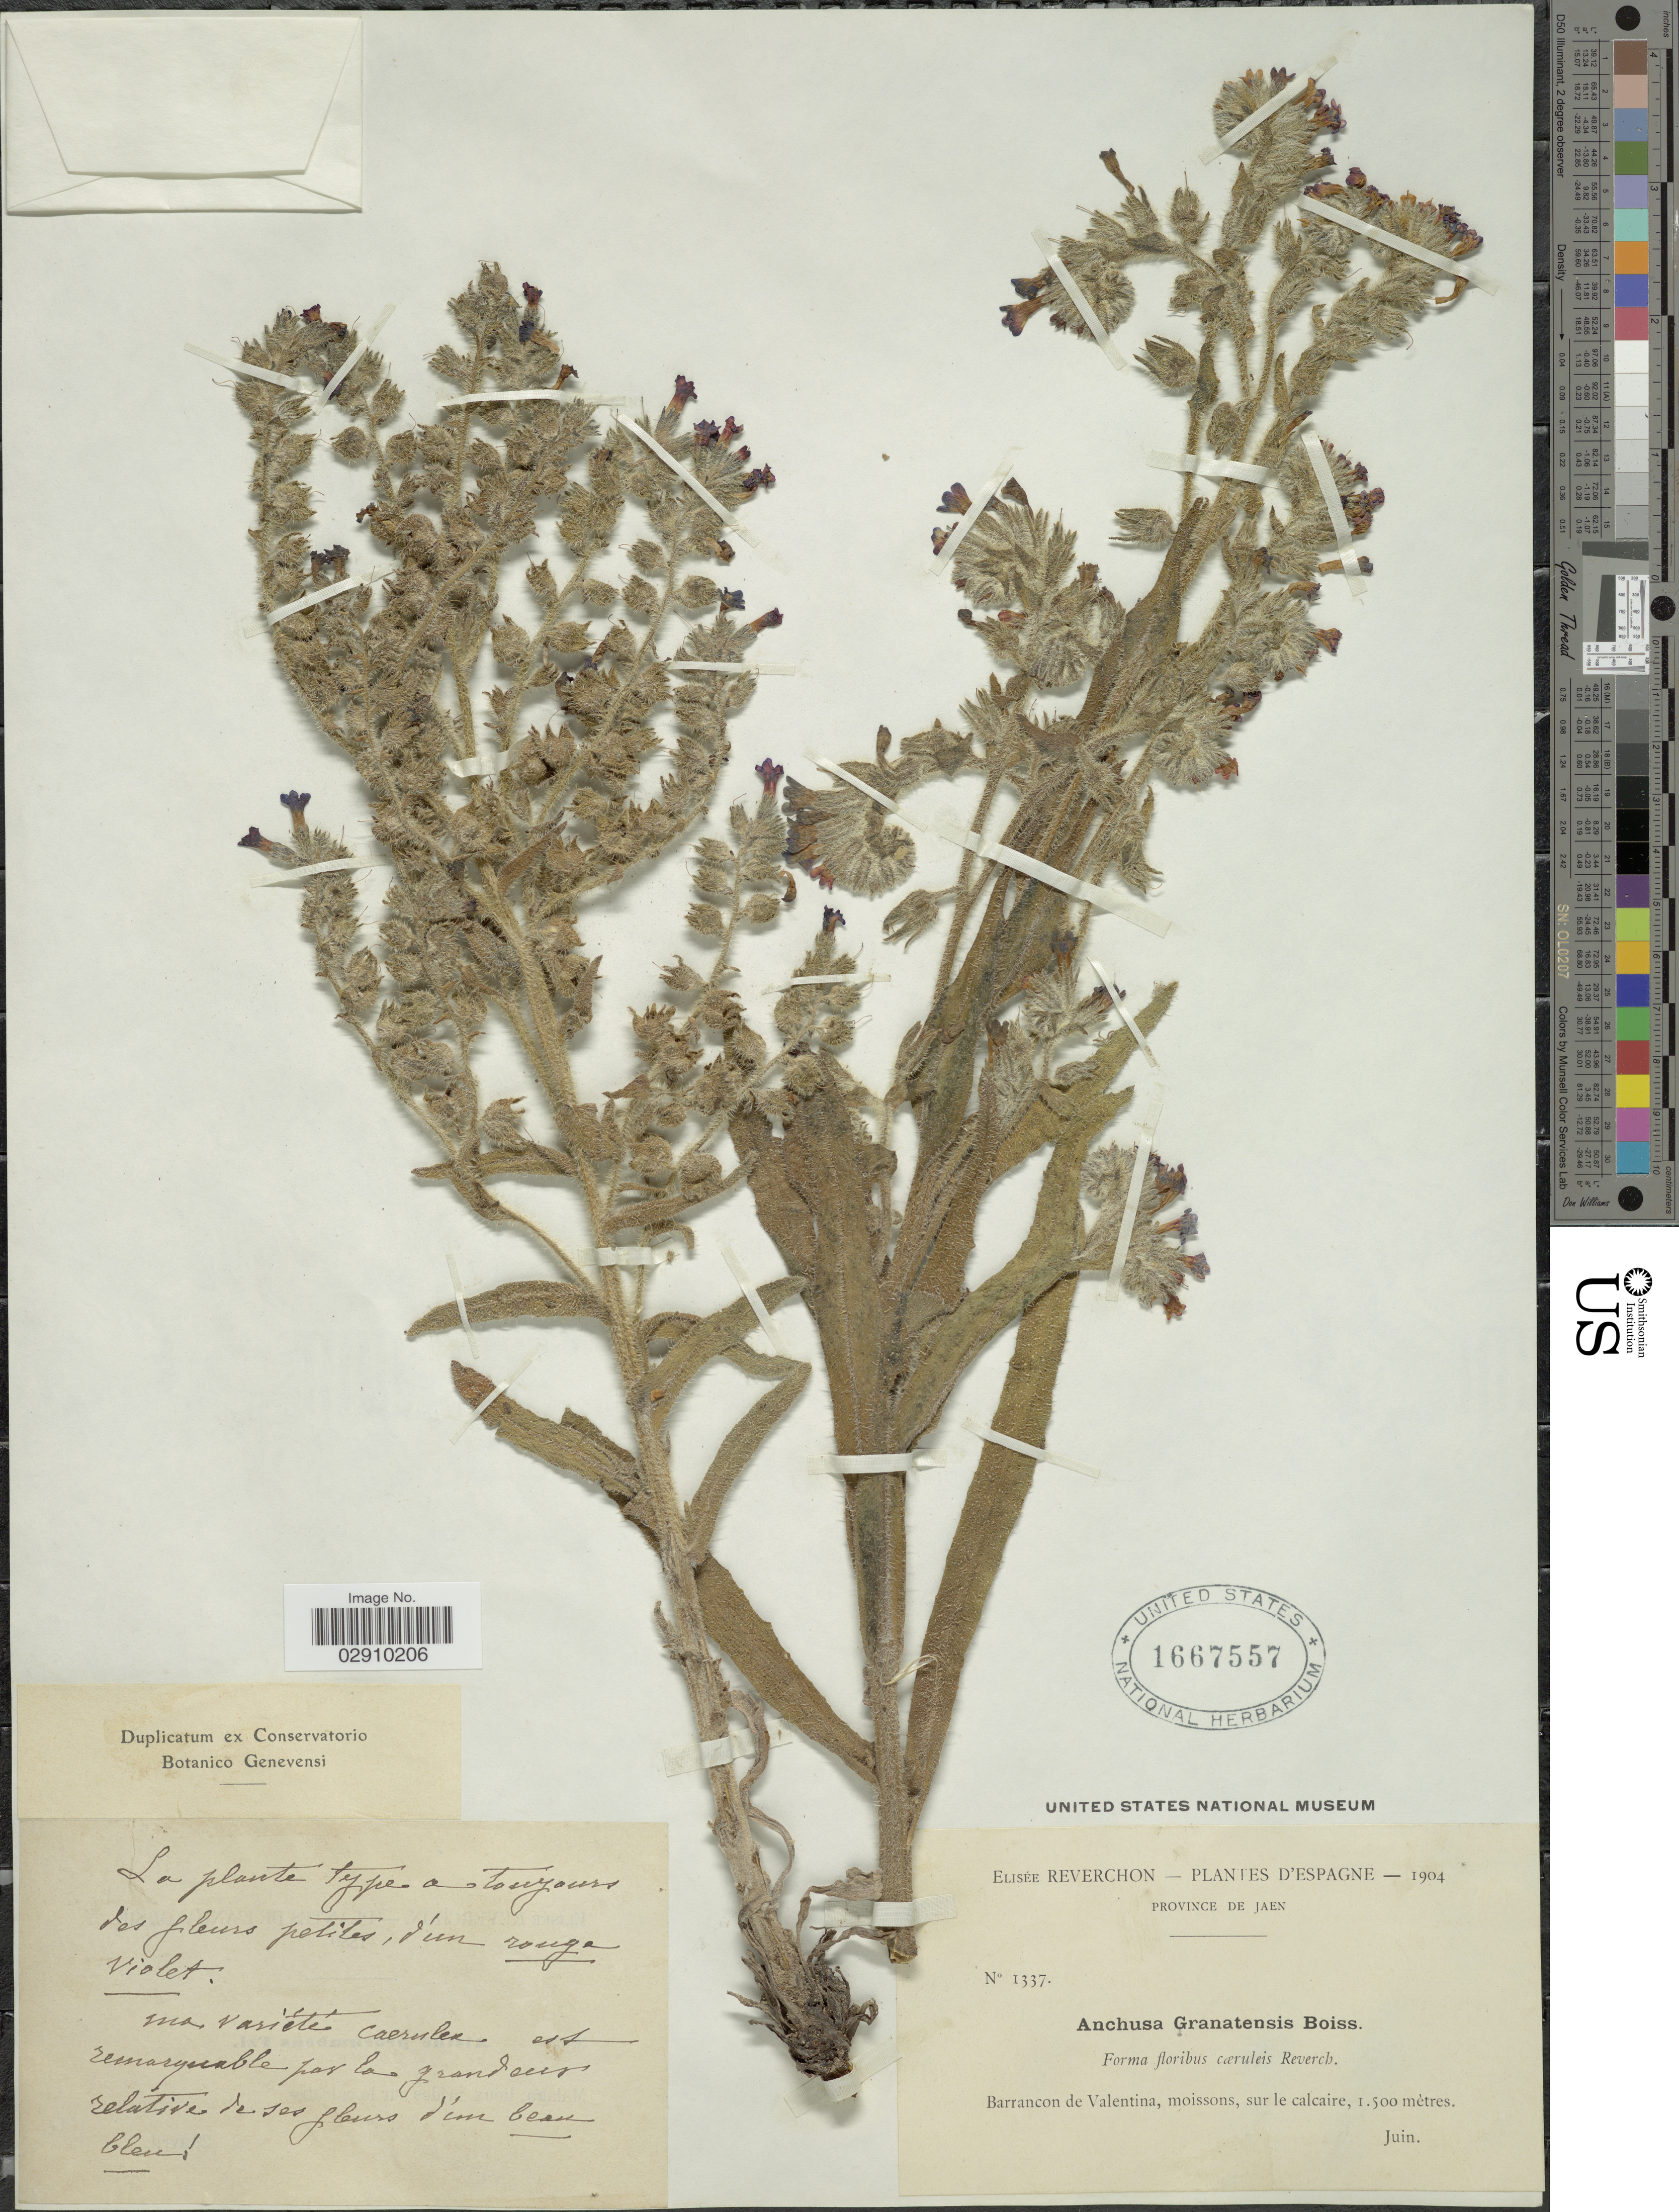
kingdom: Plantae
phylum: Tracheophyta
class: Magnoliopsida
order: Boraginales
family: Boraginaceae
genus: Anchusa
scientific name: Anchusa granatensis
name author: Boiss.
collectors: E. Reverchon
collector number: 1337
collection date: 1904-06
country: Spain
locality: D'Espagne, Province de Jaen. Barrancon de Valentina, moissons, sur le calcaire.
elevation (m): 1500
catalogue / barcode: US 1667557